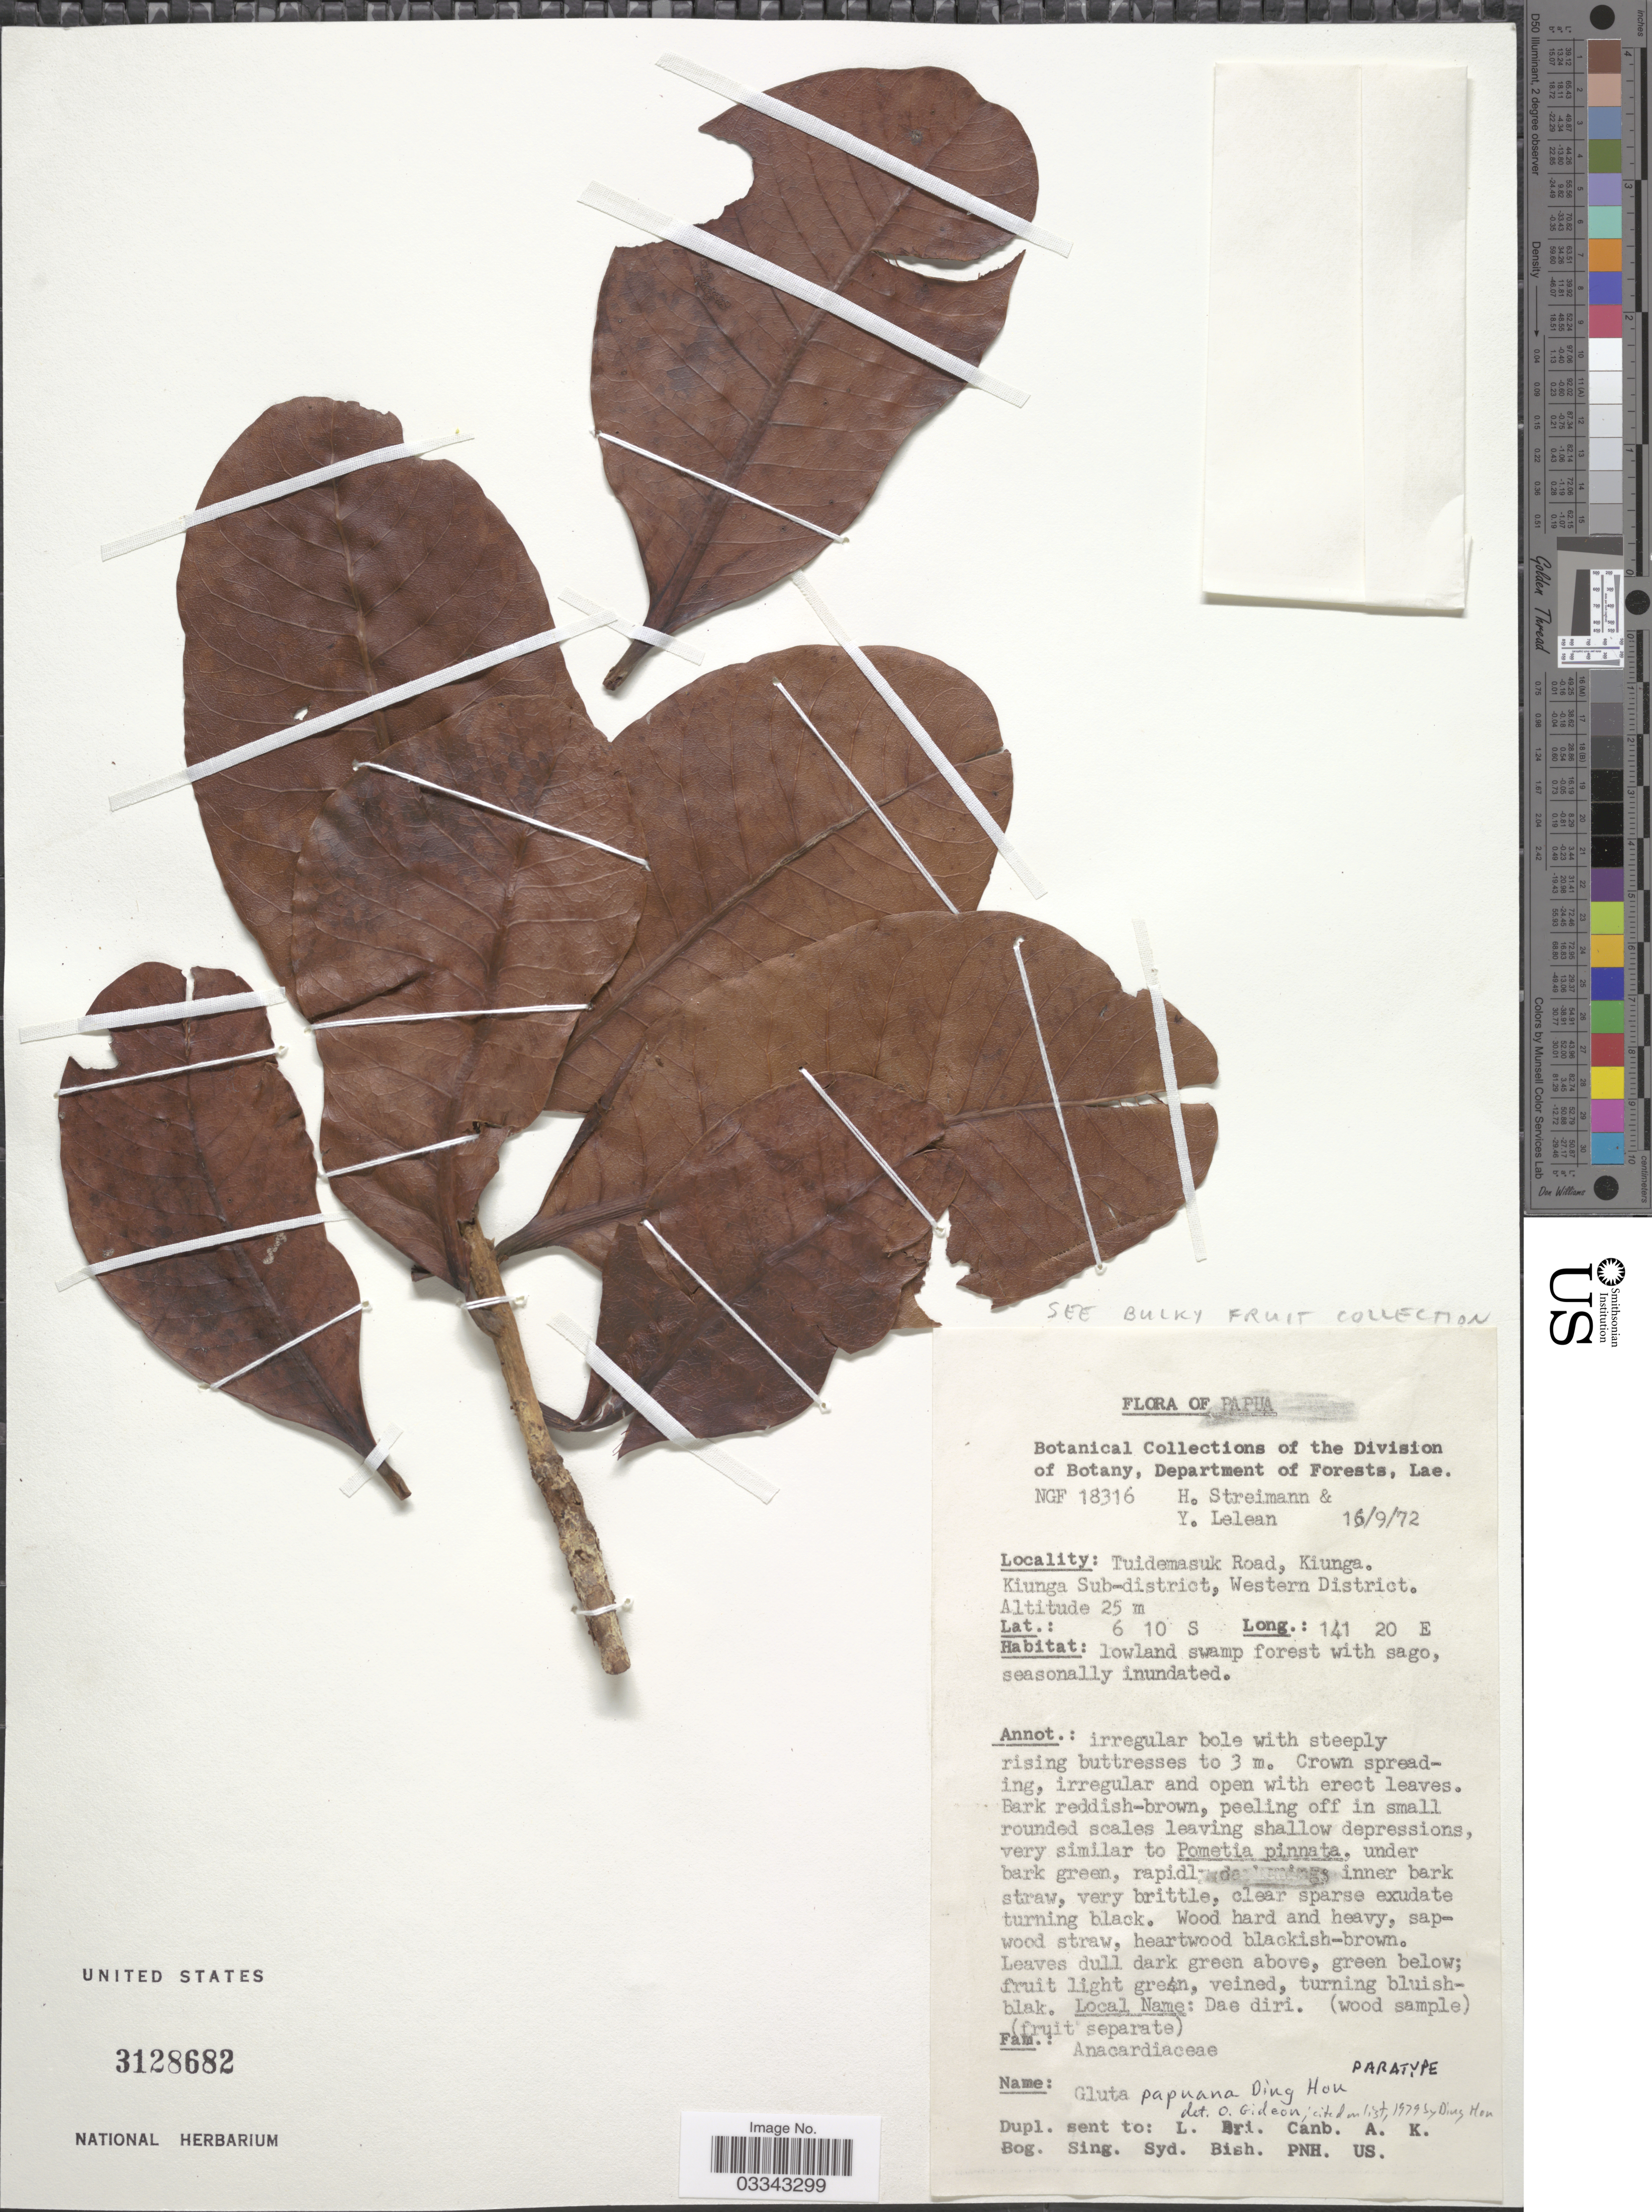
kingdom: Plantae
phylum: Tracheophyta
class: Magnoliopsida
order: Sapindales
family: Anacardiaceae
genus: Gluta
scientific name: Gluta papuana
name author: Ding Hou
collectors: H. Streimann & Y. Lelean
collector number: NGF 18316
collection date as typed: Transcribed d/m/y: 16/9/72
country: Papua New Guinea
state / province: Manus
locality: Papua. Tuidemasuk Road, Kiunga. Kiunga Sub-district, Western District.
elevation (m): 25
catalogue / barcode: US 3128682